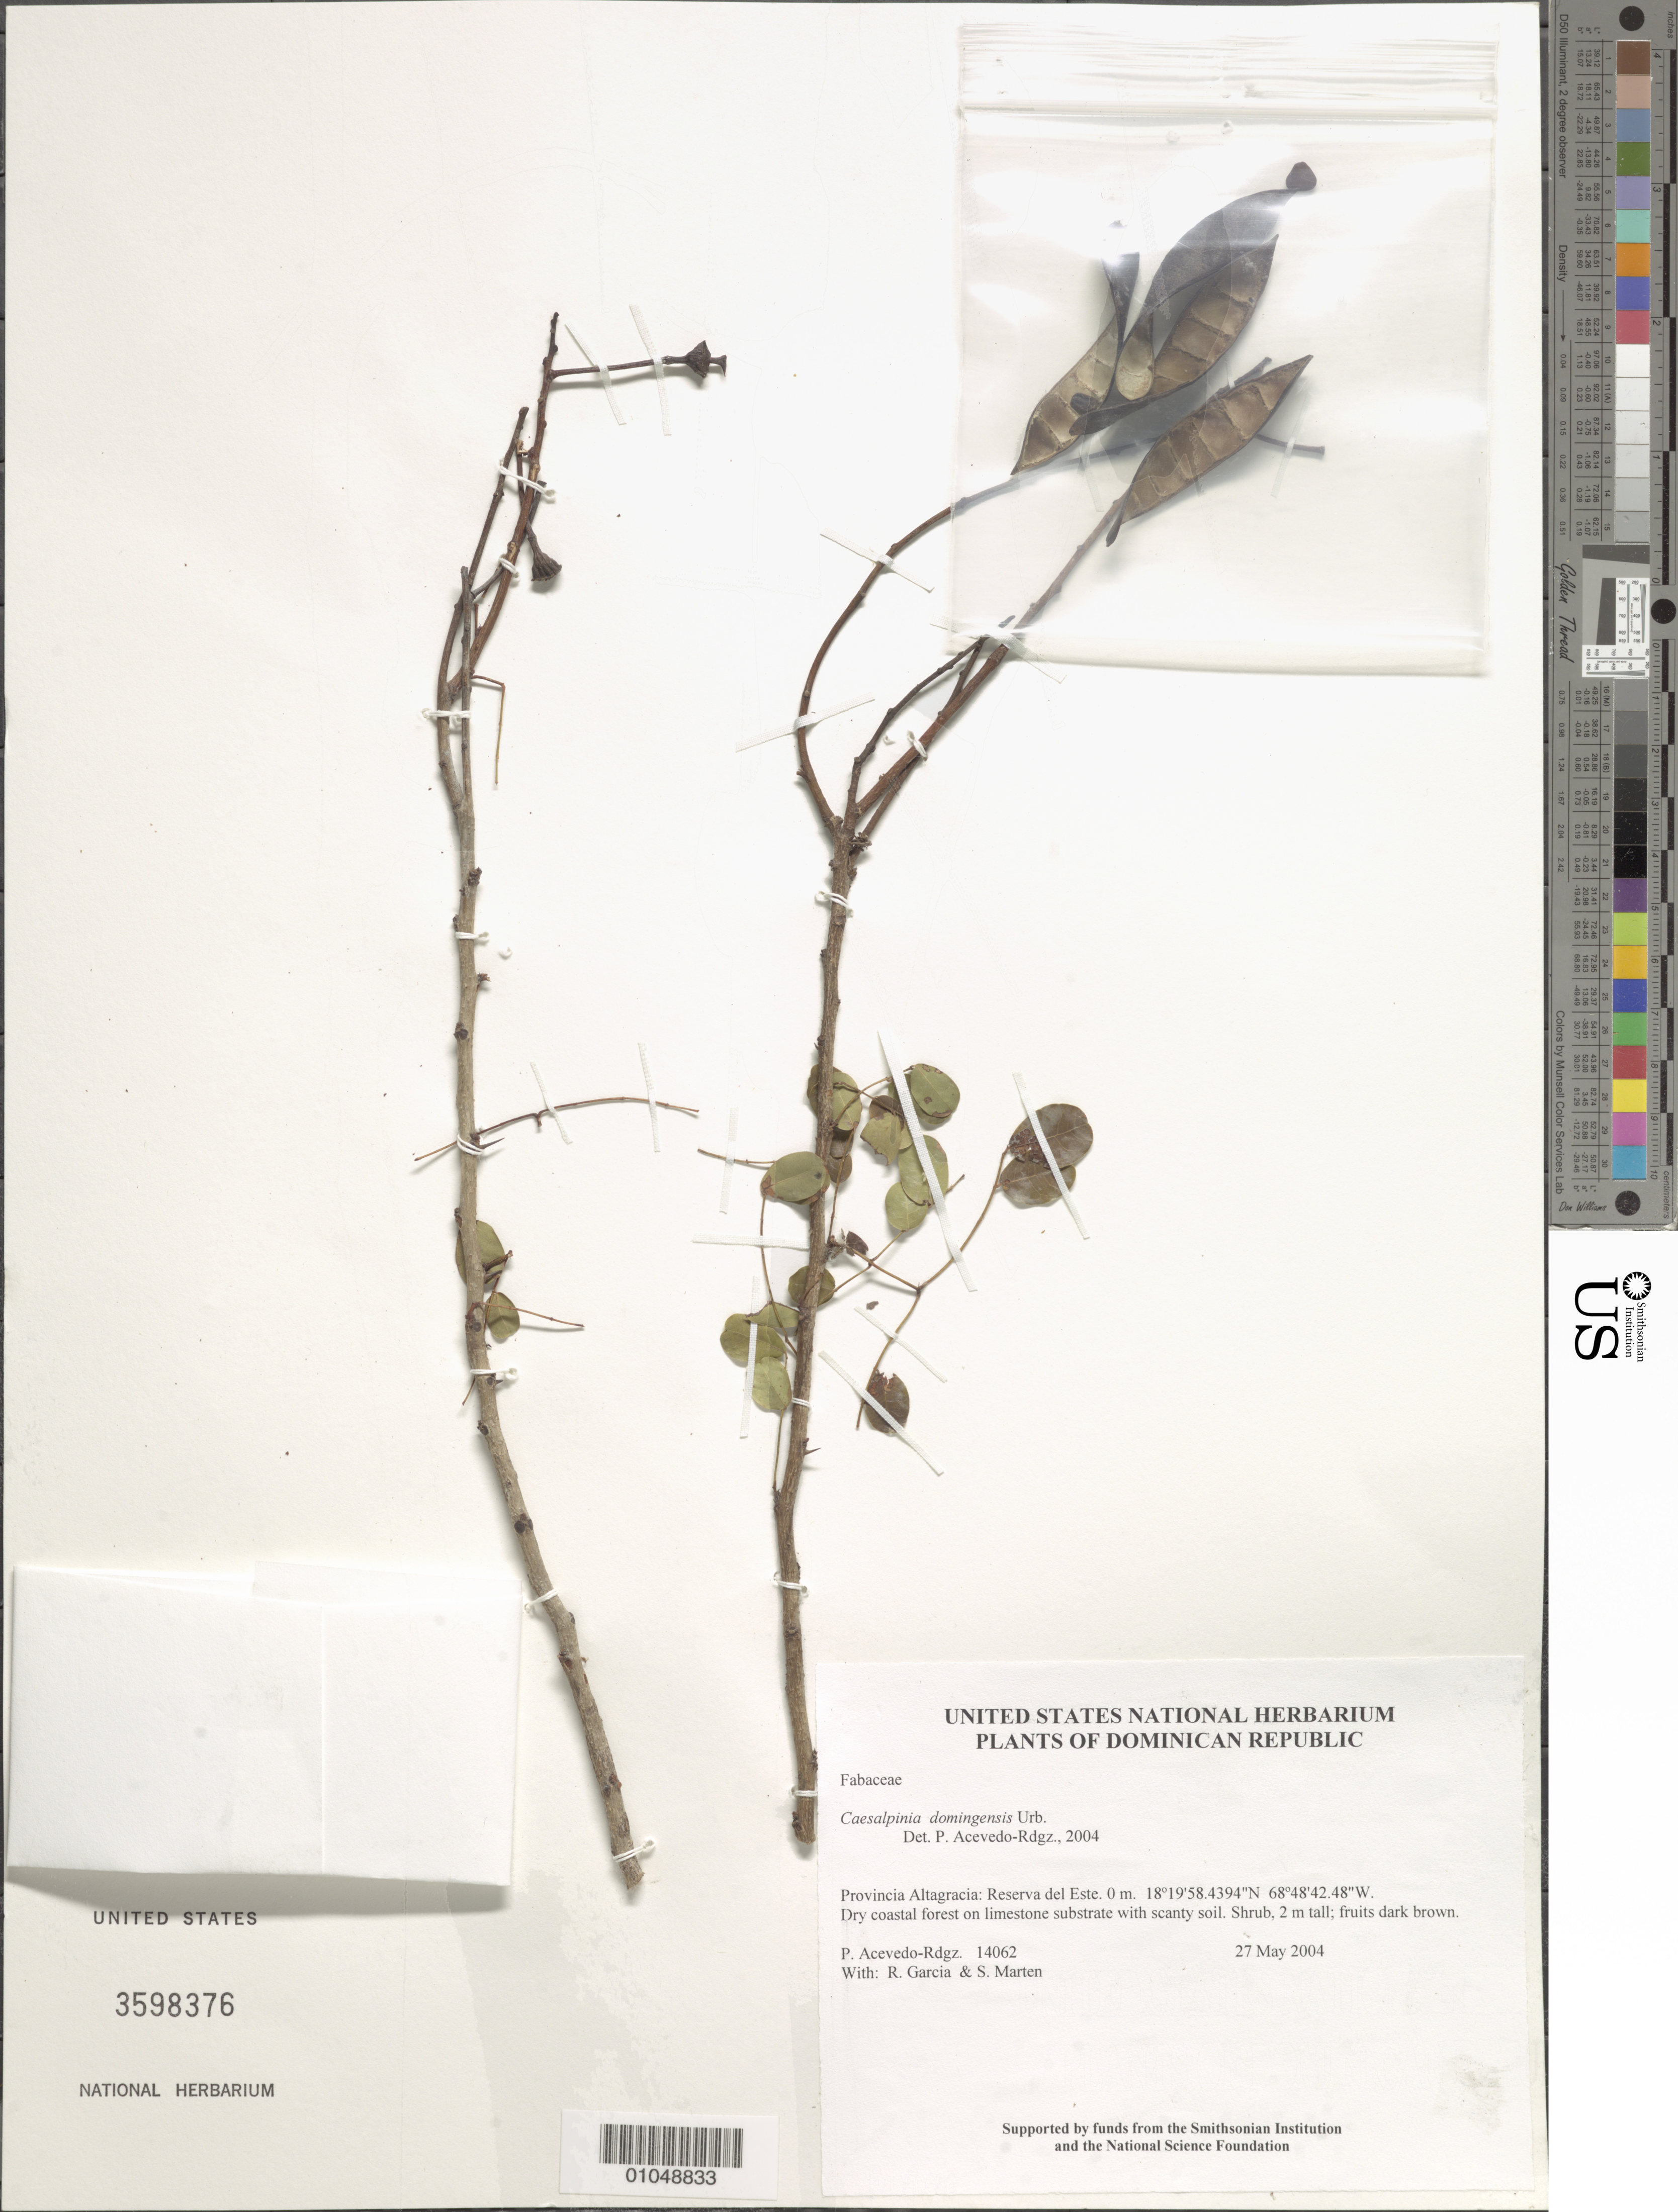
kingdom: Plantae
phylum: Tracheophyta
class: Magnoliopsida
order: Fabales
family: Fabaceae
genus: Caesalpinia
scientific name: Caesalpinia domingensis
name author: Urb.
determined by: Acevedo-Rodríguez, P., (BOT), Smithsonian Institution - National Museum of Natural History (UNITED STATES)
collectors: P. Acevedo-Rodr., R. G. García & S. Marten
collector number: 14062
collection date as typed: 27 May 2004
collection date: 2004-05-27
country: Dominican Republic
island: Hispaniola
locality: Provincia Altagracia: Reserva del Este.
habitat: Dry coastal forest on limestone substrate with scanty soil.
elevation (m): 0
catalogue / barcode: US 3598376